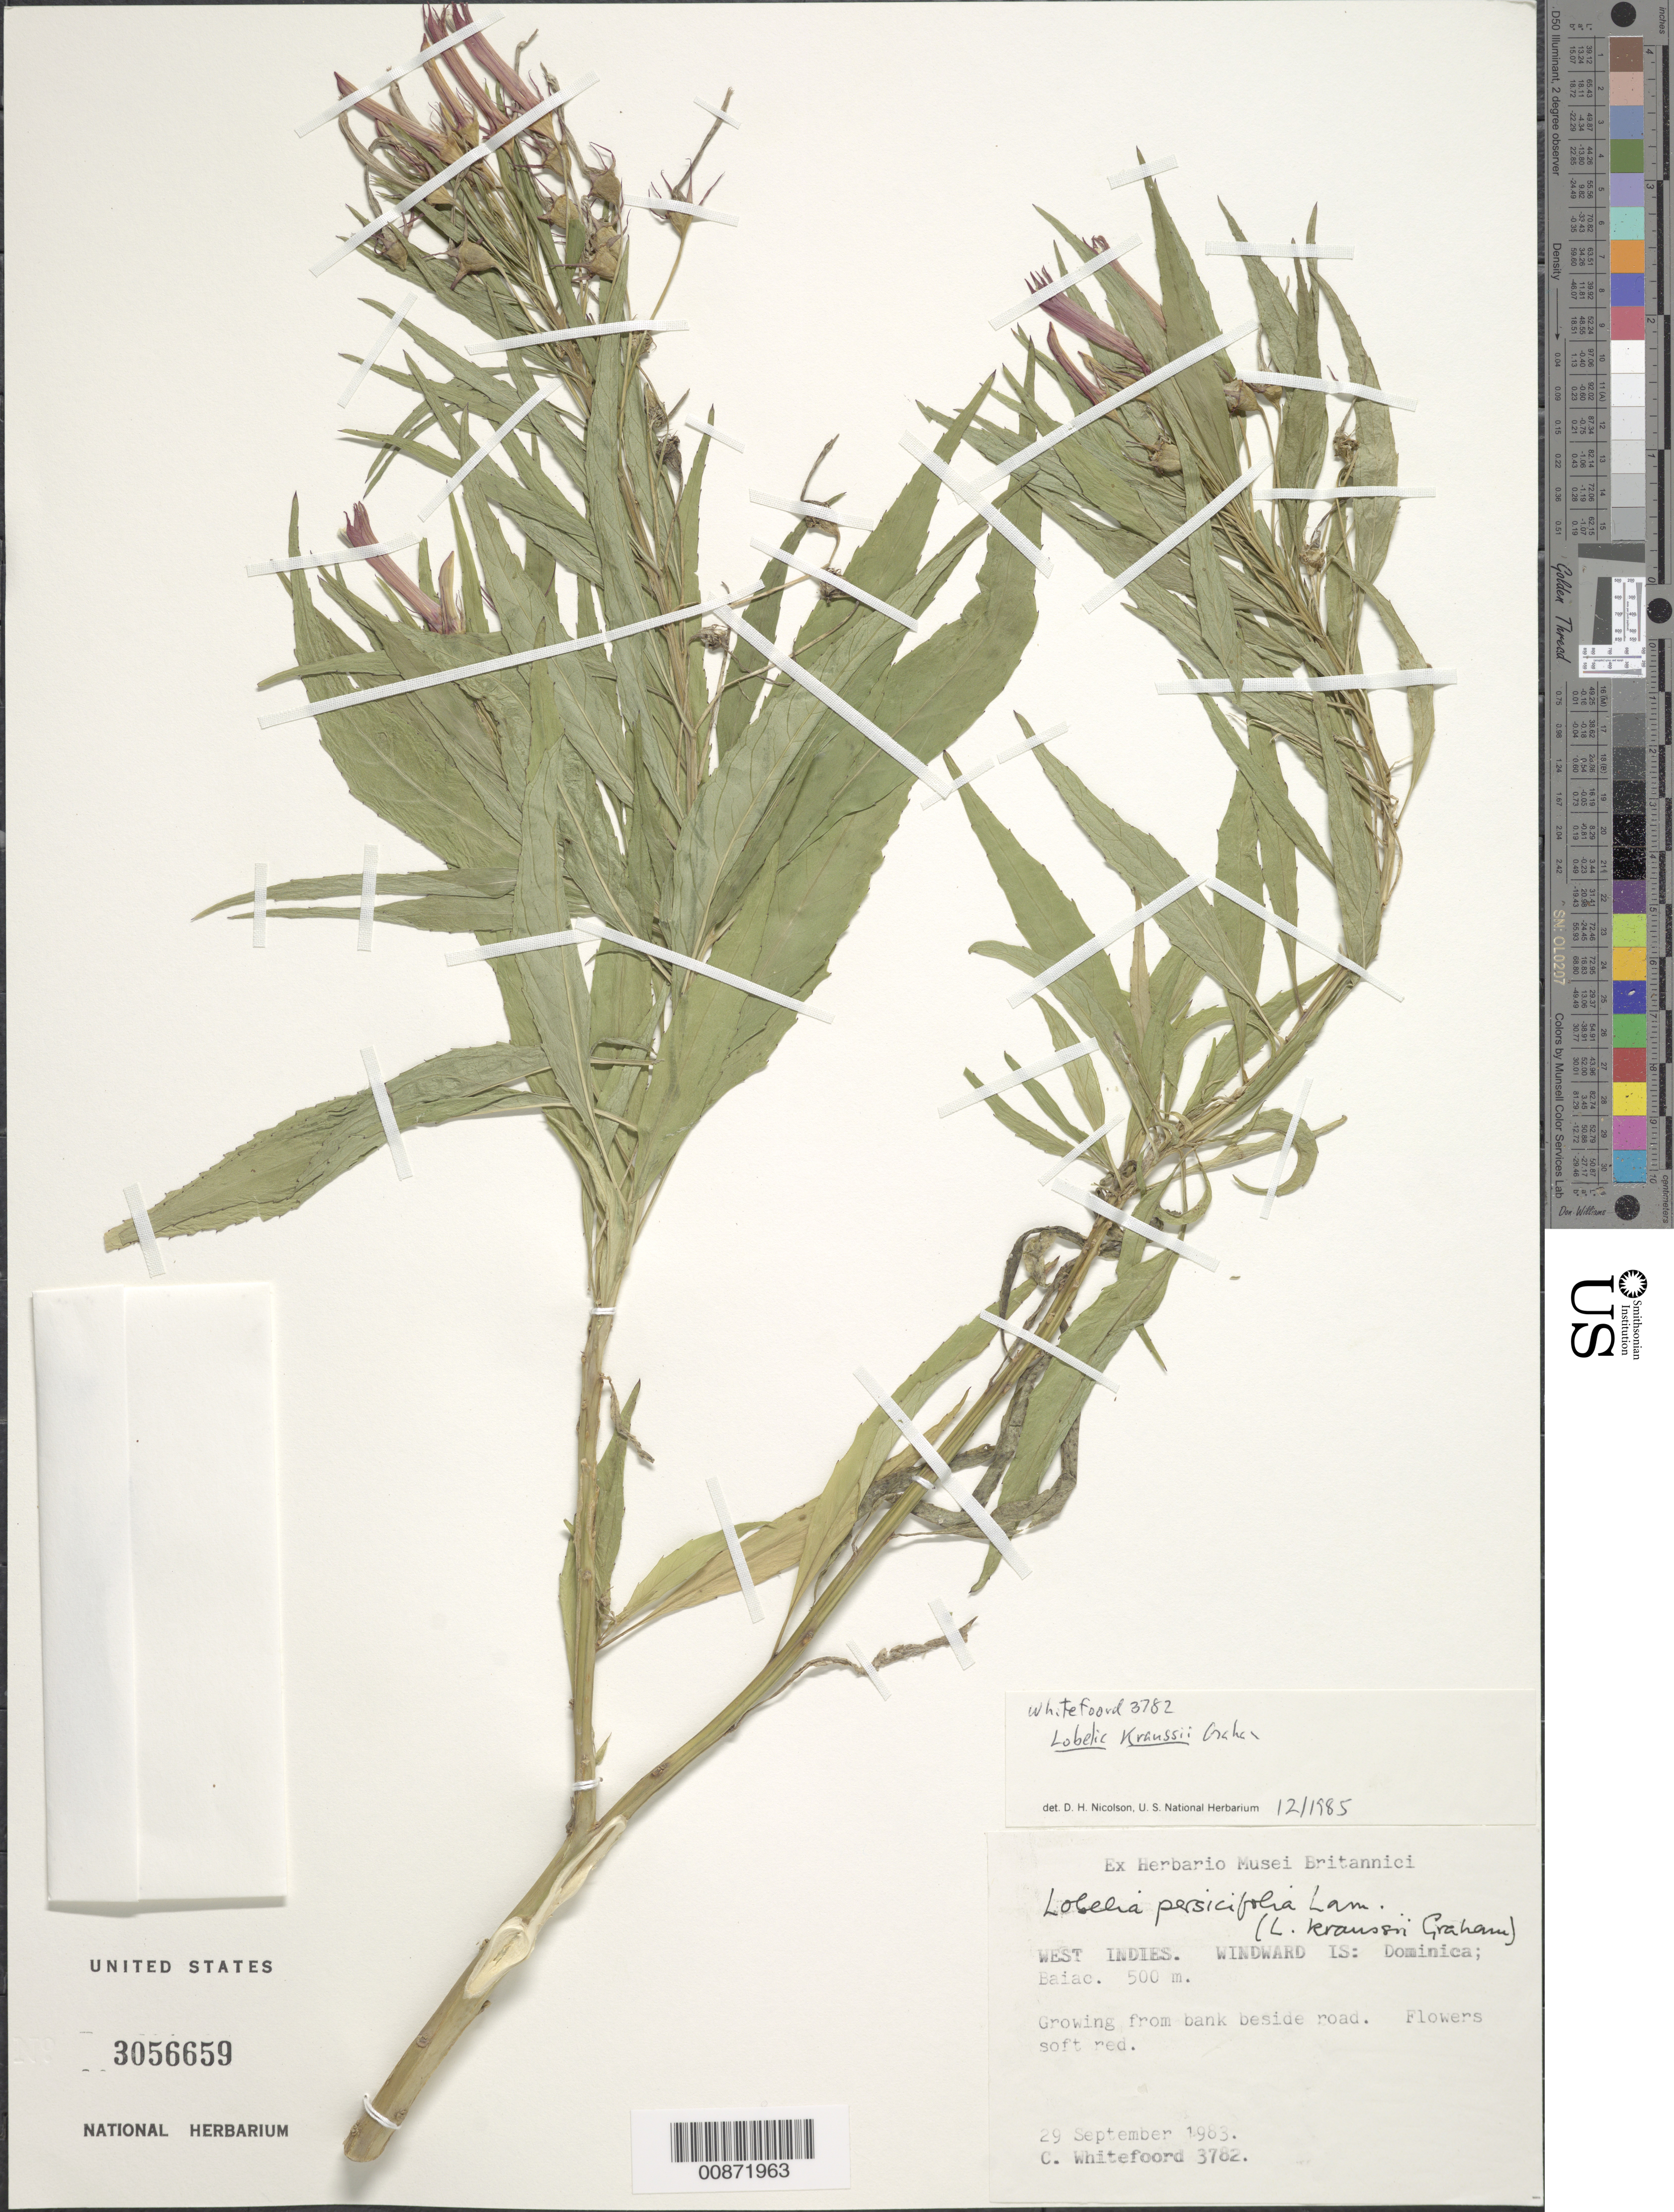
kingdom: Plantae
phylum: Tracheophyta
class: Magnoliopsida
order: Asterales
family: Campanulaceae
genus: Lobelia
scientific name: Lobelia kraussii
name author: Graham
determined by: Nicolson, Dan H.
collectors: C. Whitefoord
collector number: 3782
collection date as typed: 29 Sep 1983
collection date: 1983-09-29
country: Dominica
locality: Baiac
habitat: Bank beside road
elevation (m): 500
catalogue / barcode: US 3056659